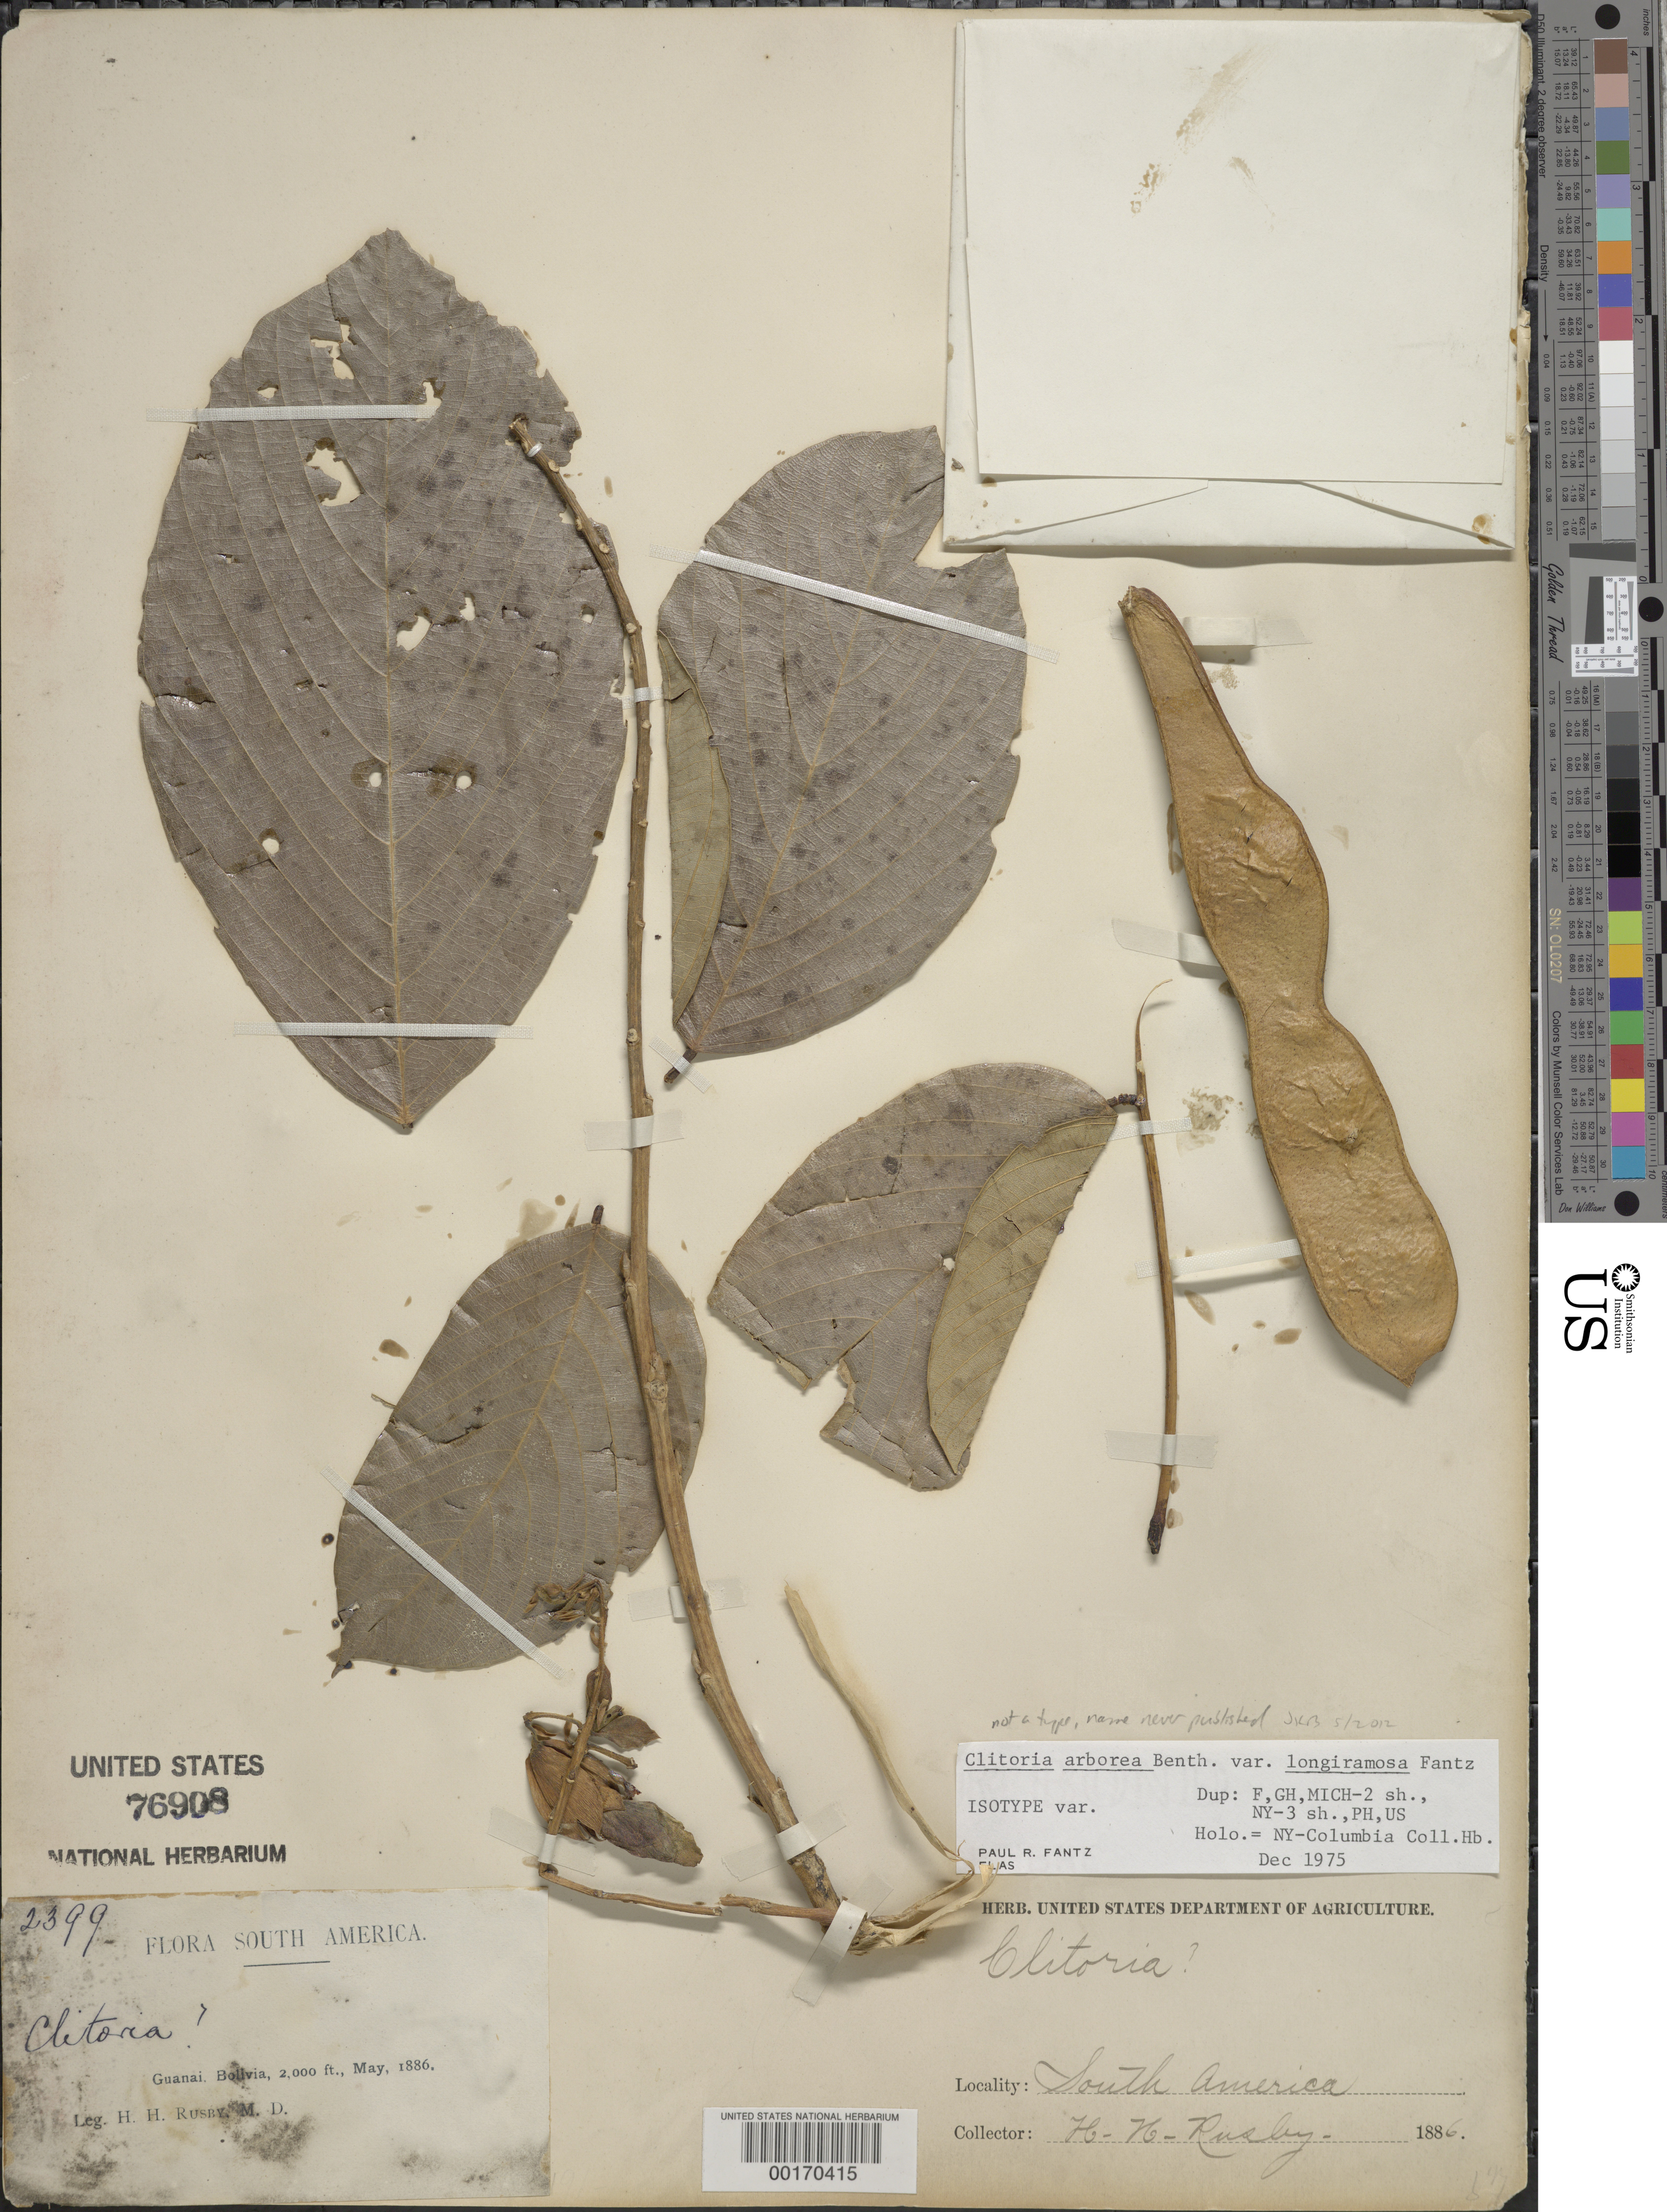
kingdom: Plantae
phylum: Tracheophyta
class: Magnoliopsida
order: Fabales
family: Fabaceae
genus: Clitoria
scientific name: Clitoria arborea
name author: Benth.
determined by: Fantz, P. R., (FLAS), University of Florida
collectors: H. H. Rusby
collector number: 2399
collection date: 1886-05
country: Bolivia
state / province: La Páz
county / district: Larecaja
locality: Guanay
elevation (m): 610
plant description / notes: Annotated by P.R. Fantz (1975) as isotype of Clitoria arborea var. longiramosa Fantz; ined. name, never published. Removed from Type Register and refiled in main herbarium, April 2008.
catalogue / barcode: US 76908